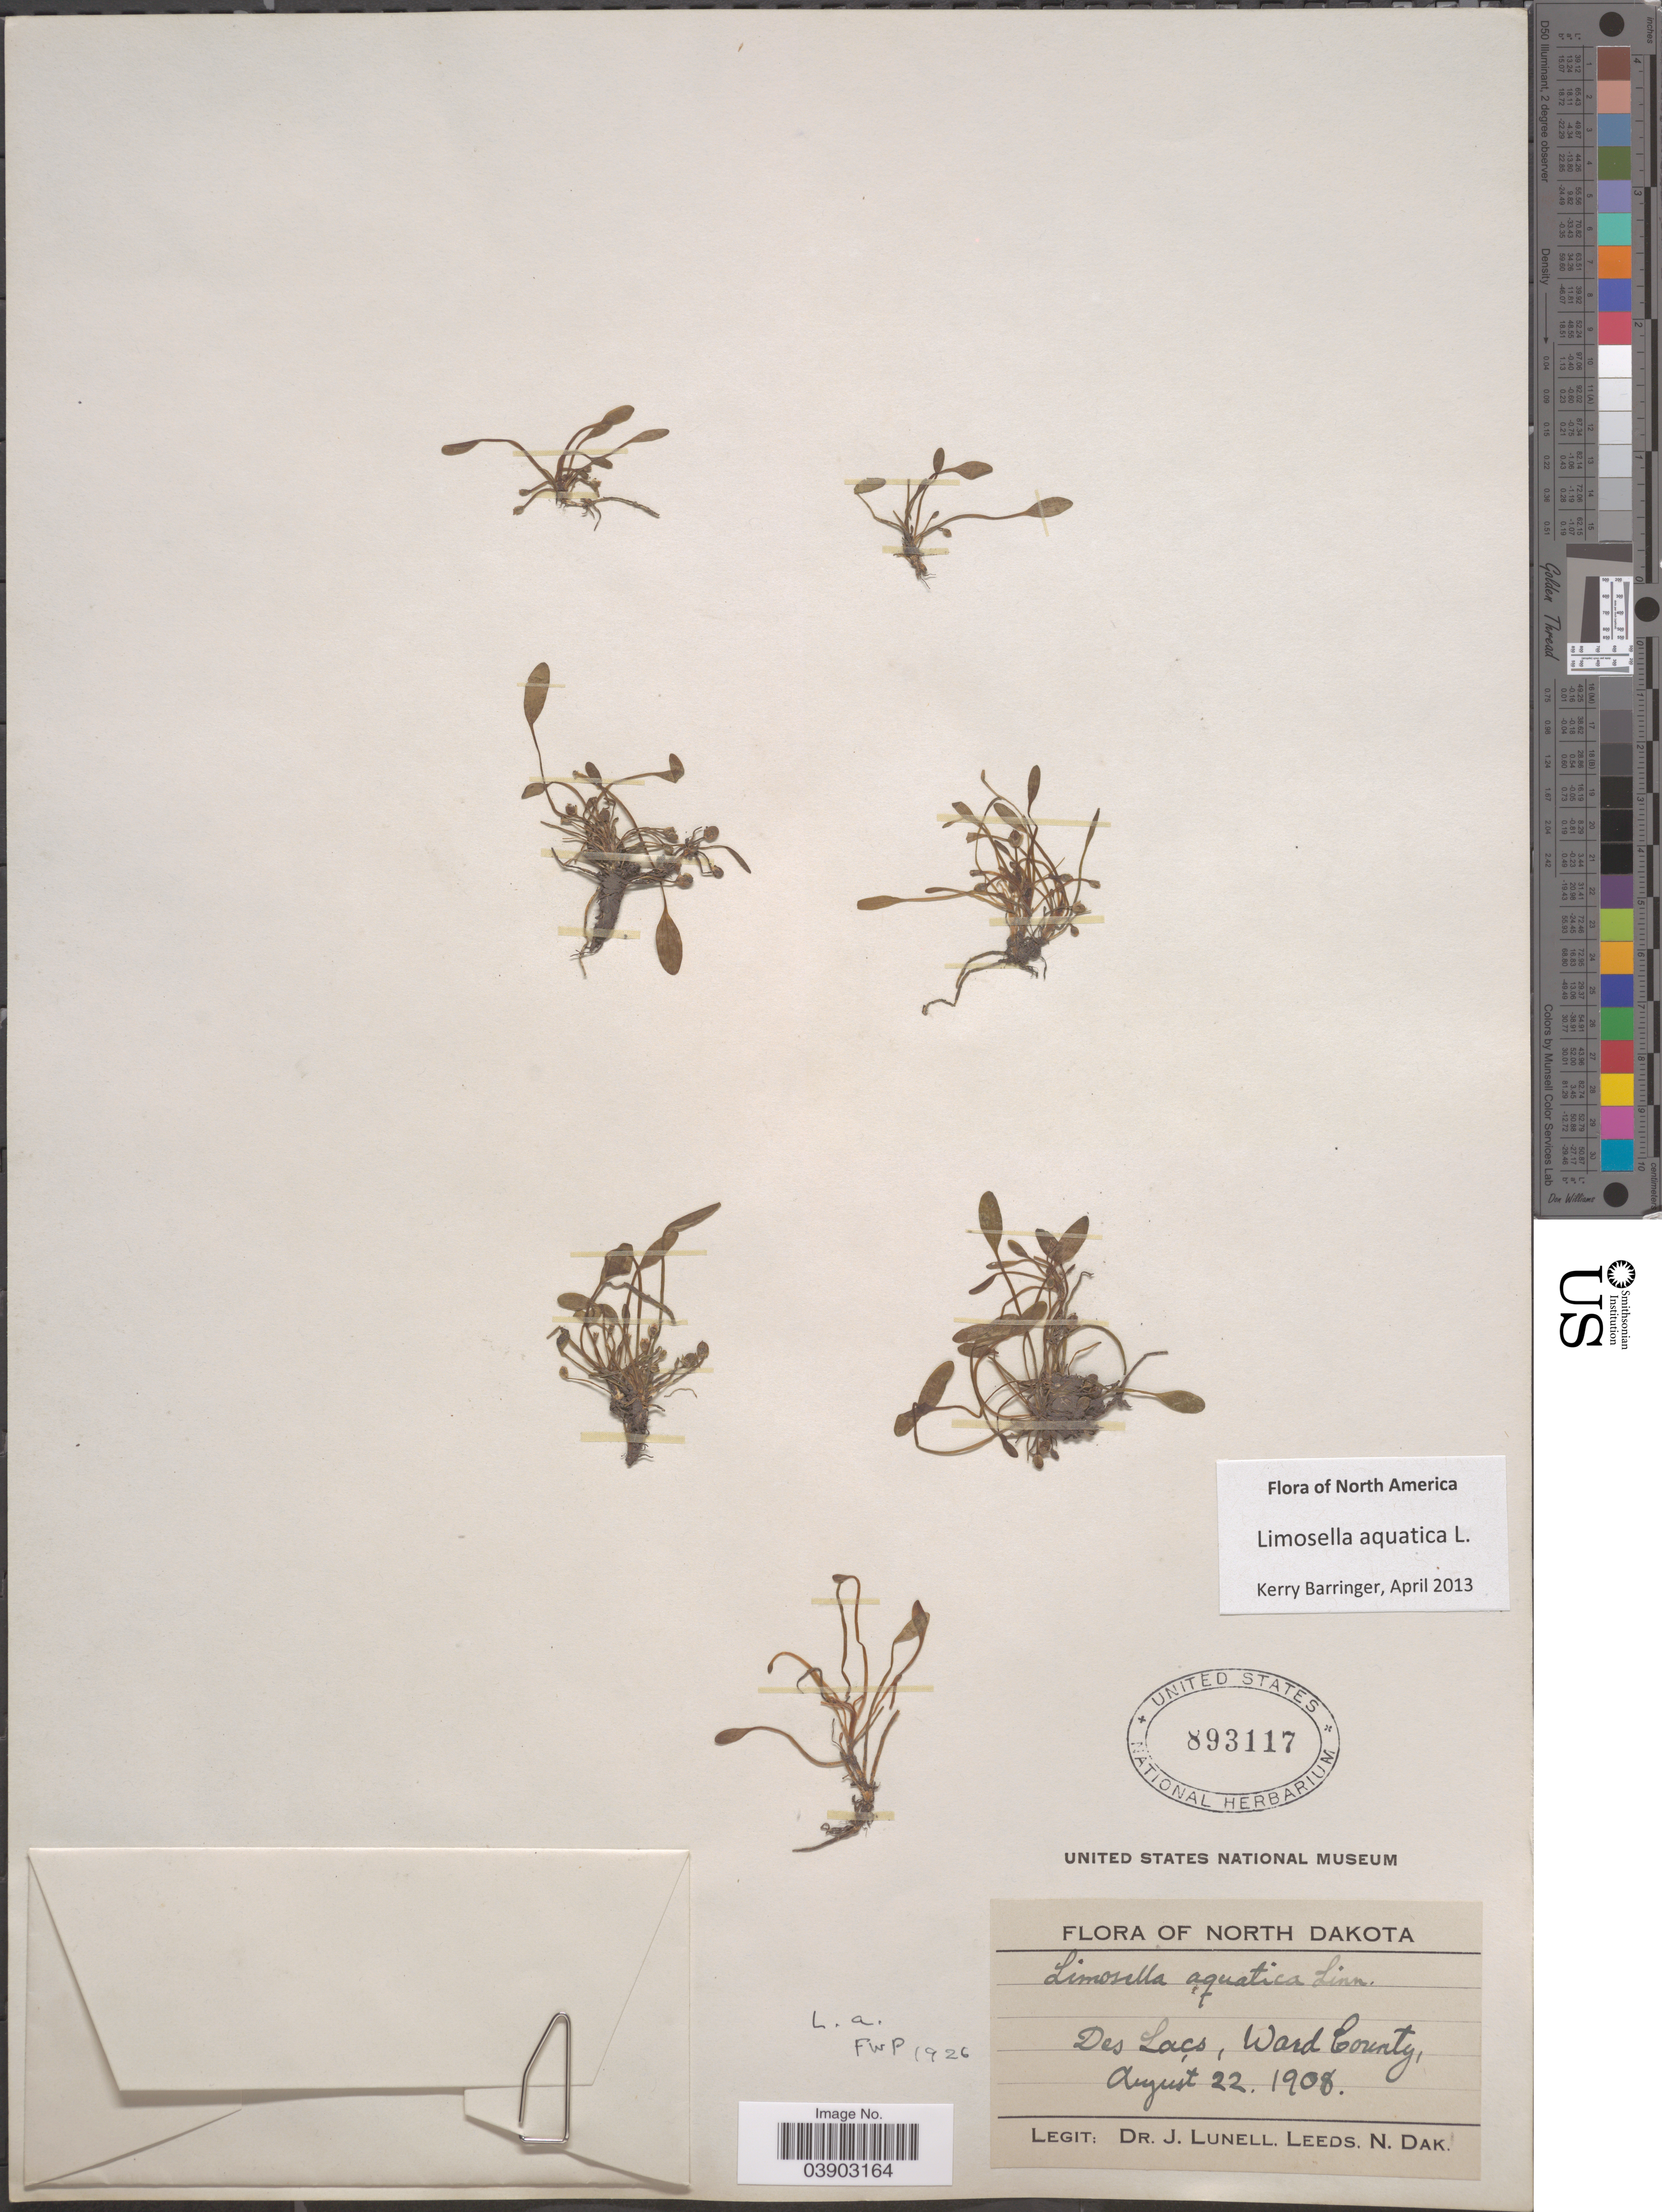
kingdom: Plantae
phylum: Tracheophyta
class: Magnoliopsida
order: Lamiales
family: Scrophulariaceae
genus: Limosella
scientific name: Limosella aquatica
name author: L.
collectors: J. Lunell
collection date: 1908-08-22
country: United States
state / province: North Dakota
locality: Des Lacs, Ward County.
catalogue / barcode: US 893117